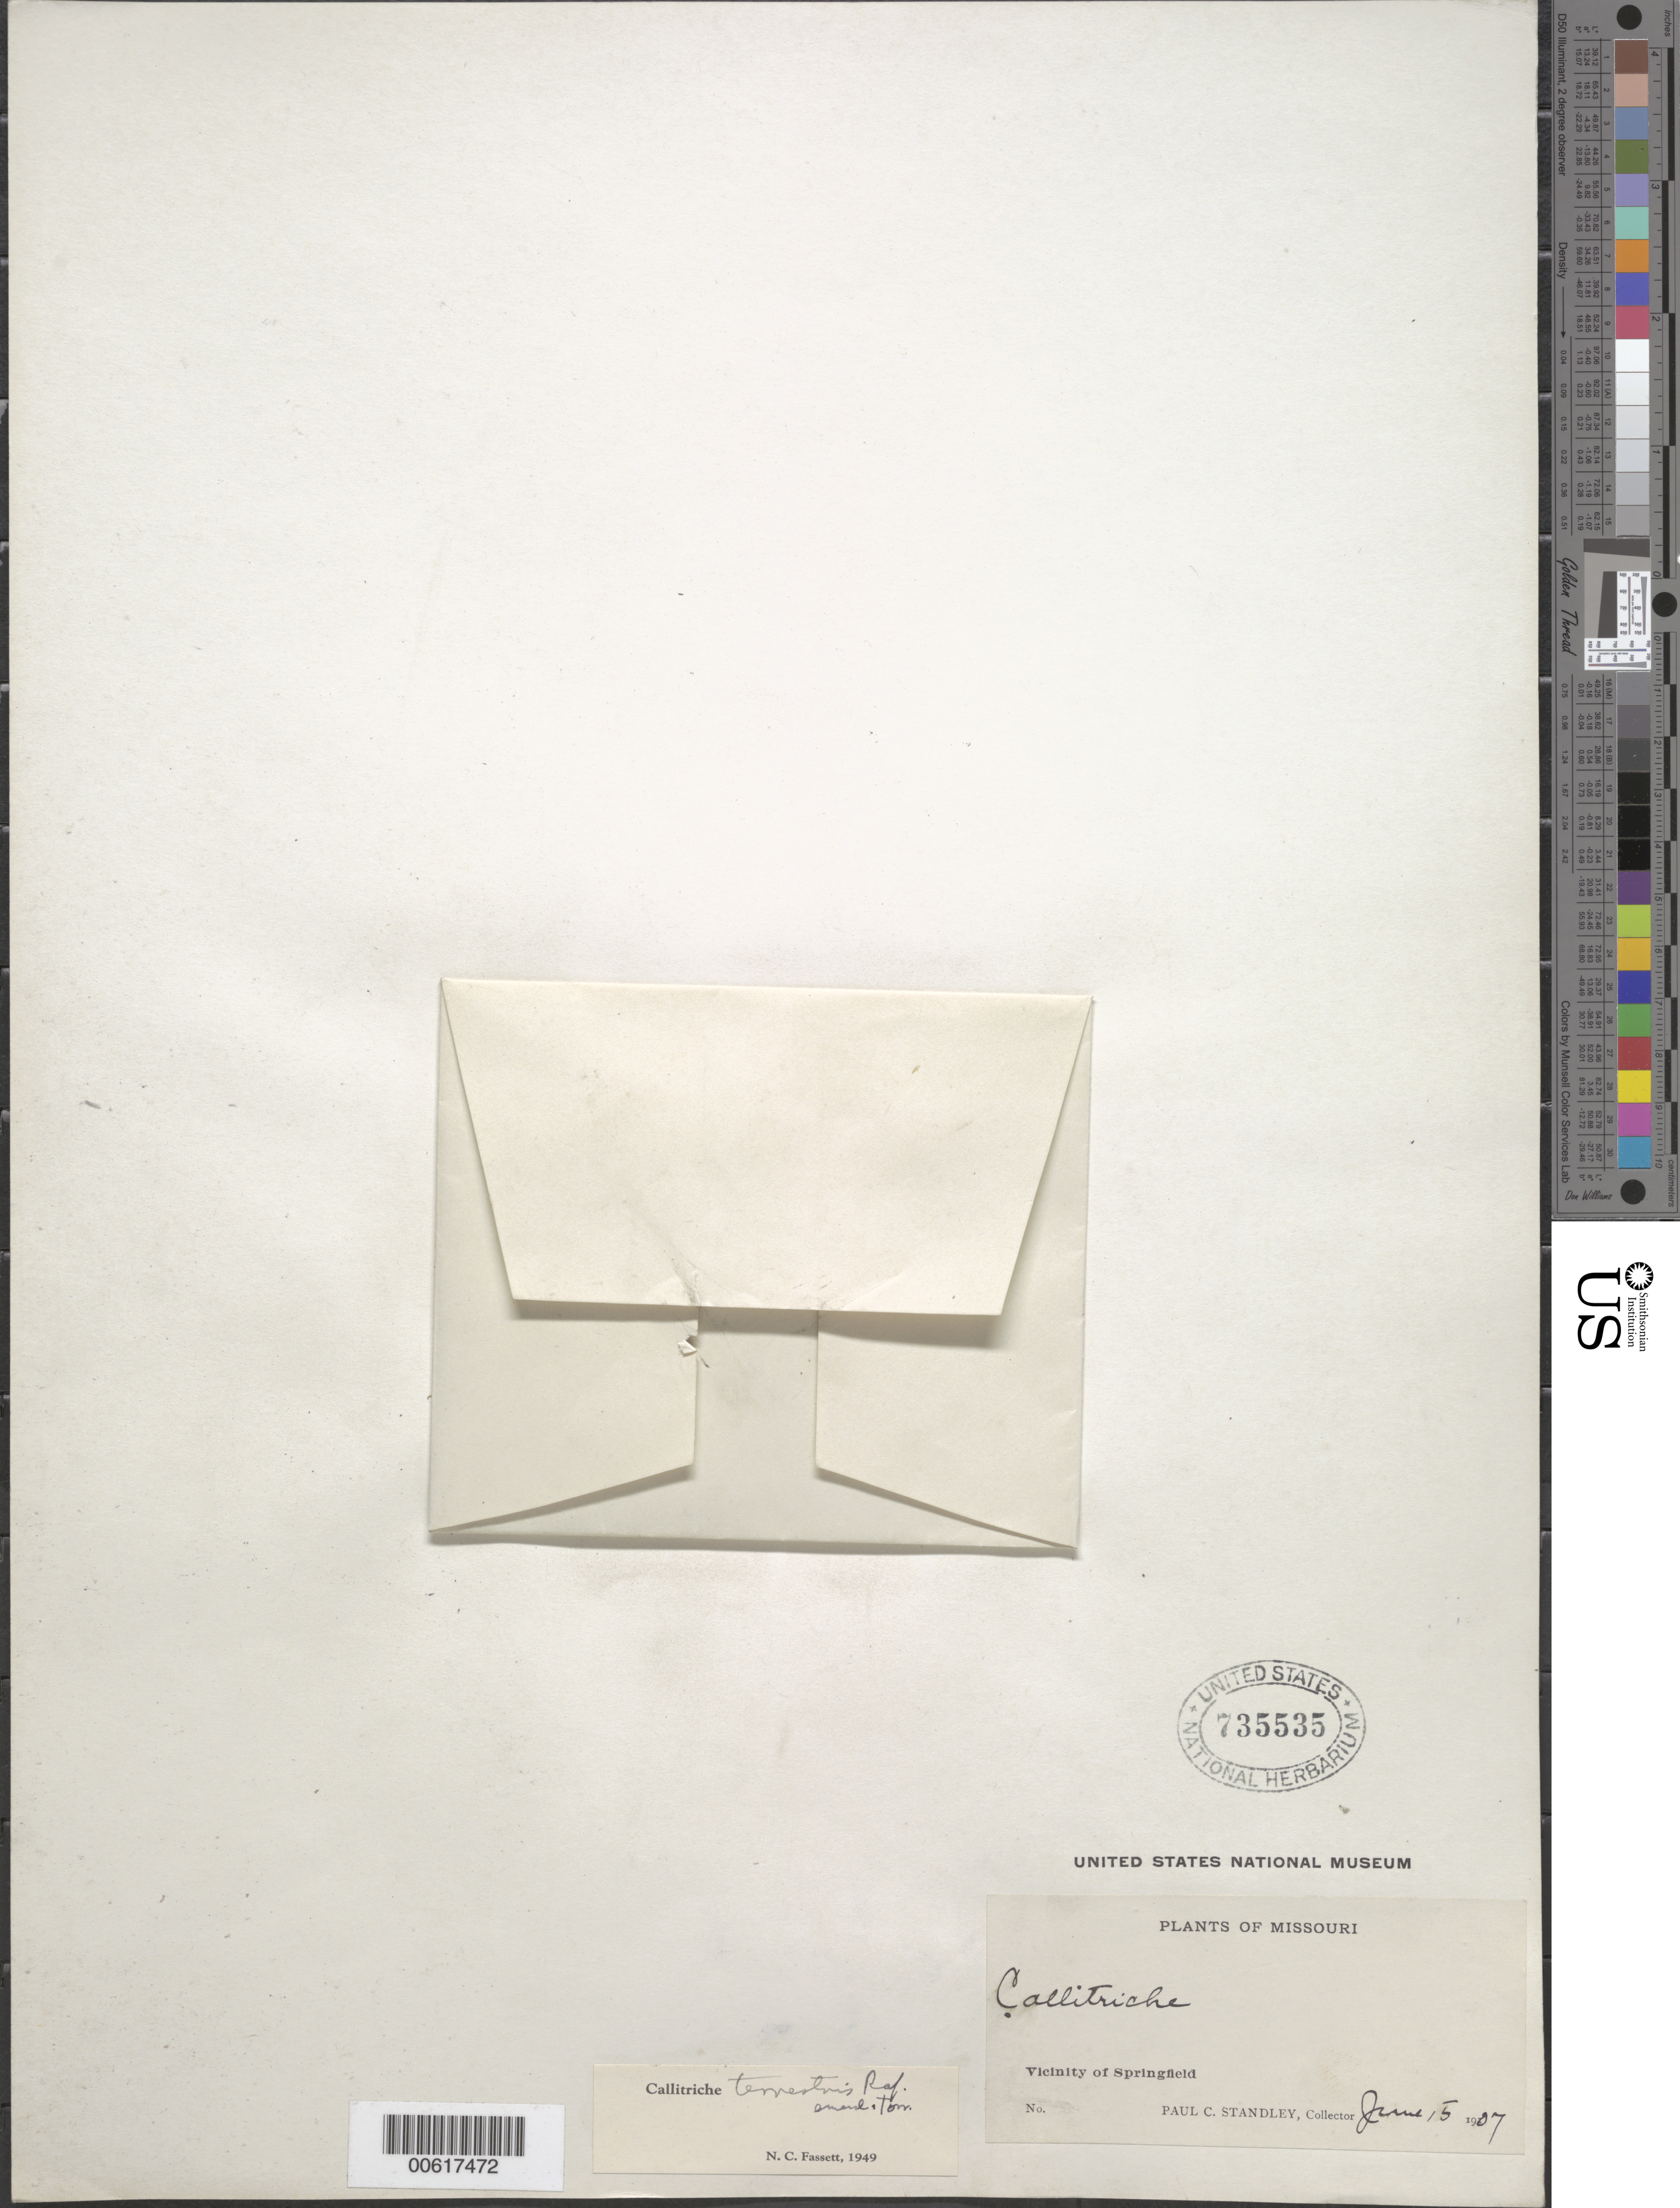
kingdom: Plantae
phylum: Tracheophyta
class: Magnoliopsida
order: Lamiales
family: Plantaginaceae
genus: Callitriche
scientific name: Callitriche terrestris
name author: Raf.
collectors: P. C. Standley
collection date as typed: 15 Jun 1907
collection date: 1907-06-15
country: United States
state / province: Missouri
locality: Springfield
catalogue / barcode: US 735535